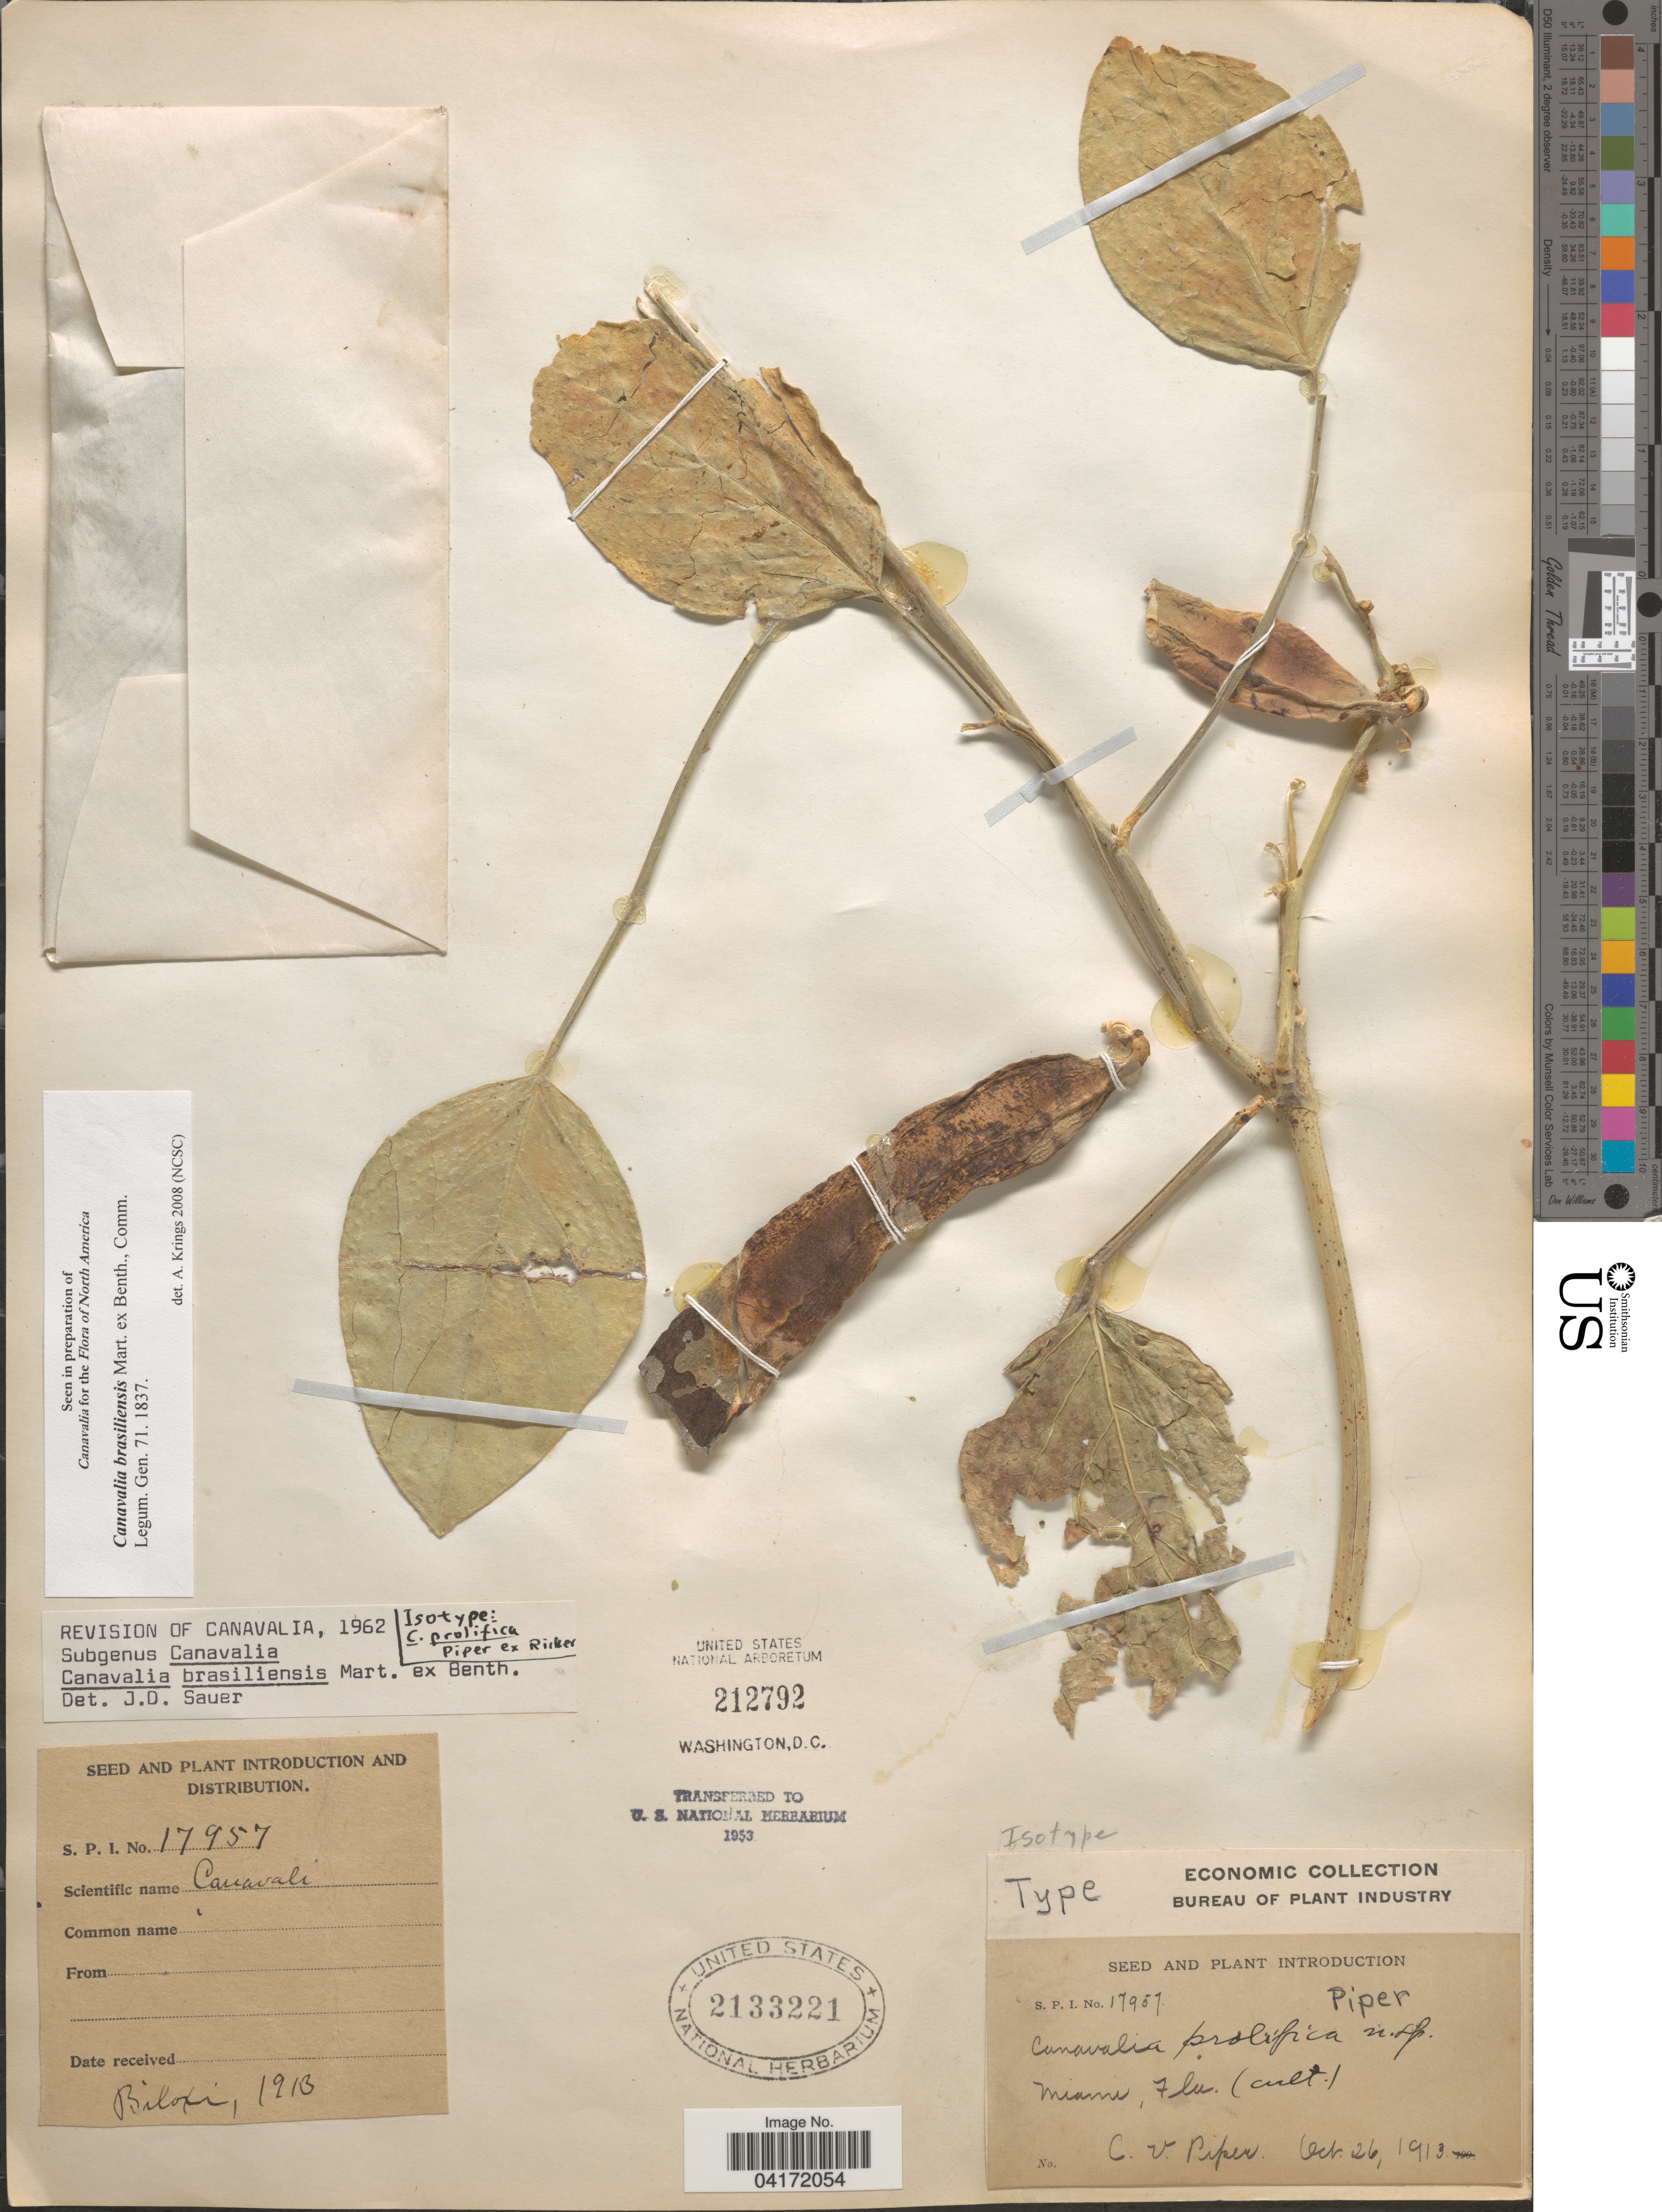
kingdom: Plantae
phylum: Tracheophyta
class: Magnoliopsida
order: Fabales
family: Fabaceae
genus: Canavalia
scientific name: Canavalia prolifica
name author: Piper in Ricker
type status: Isotype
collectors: C. V. Piper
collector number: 17957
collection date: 1913-10-26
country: United States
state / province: Florida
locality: Miami, (cult.).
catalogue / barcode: US 2133221